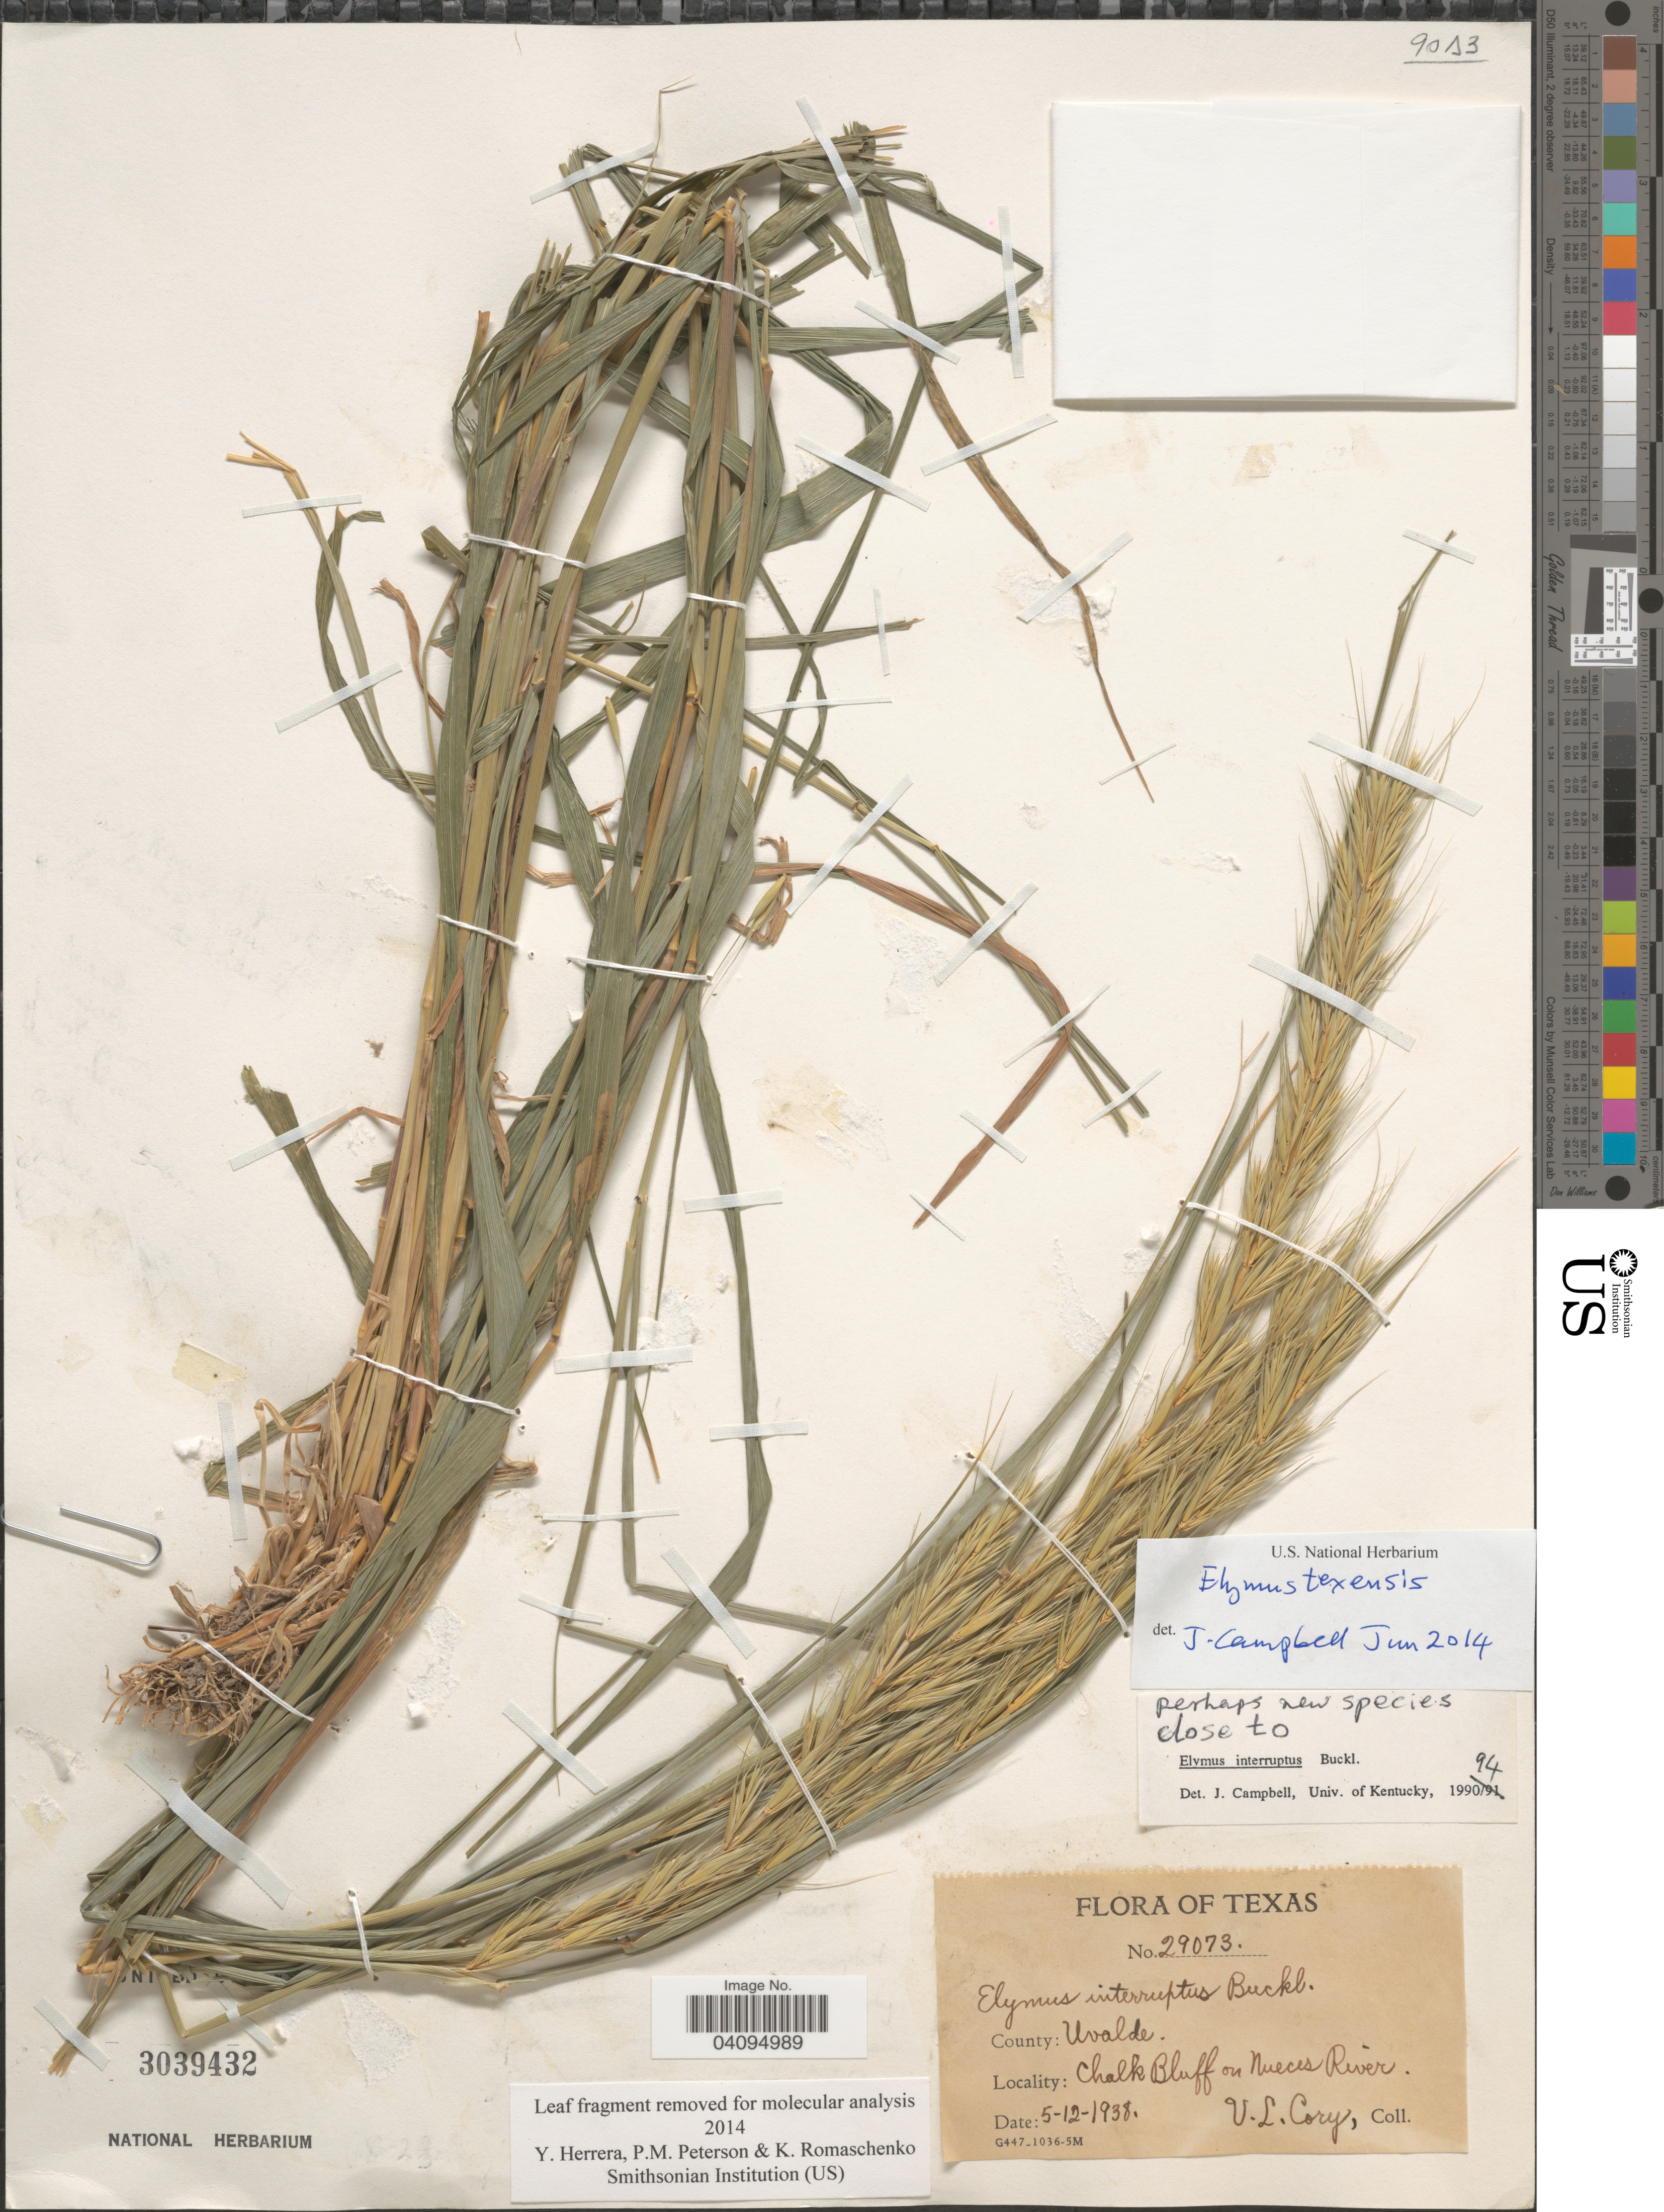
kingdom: Plantae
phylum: Tracheophyta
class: Liliopsida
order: Poales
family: Poaceae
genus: Elymus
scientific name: Elymus texensis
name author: J.J.N. Campb.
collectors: V. Cory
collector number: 29073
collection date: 1938-05-12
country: United States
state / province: Texas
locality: County: Uvalde. Chalk Bluff on Nueces River.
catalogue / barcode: US 3039432